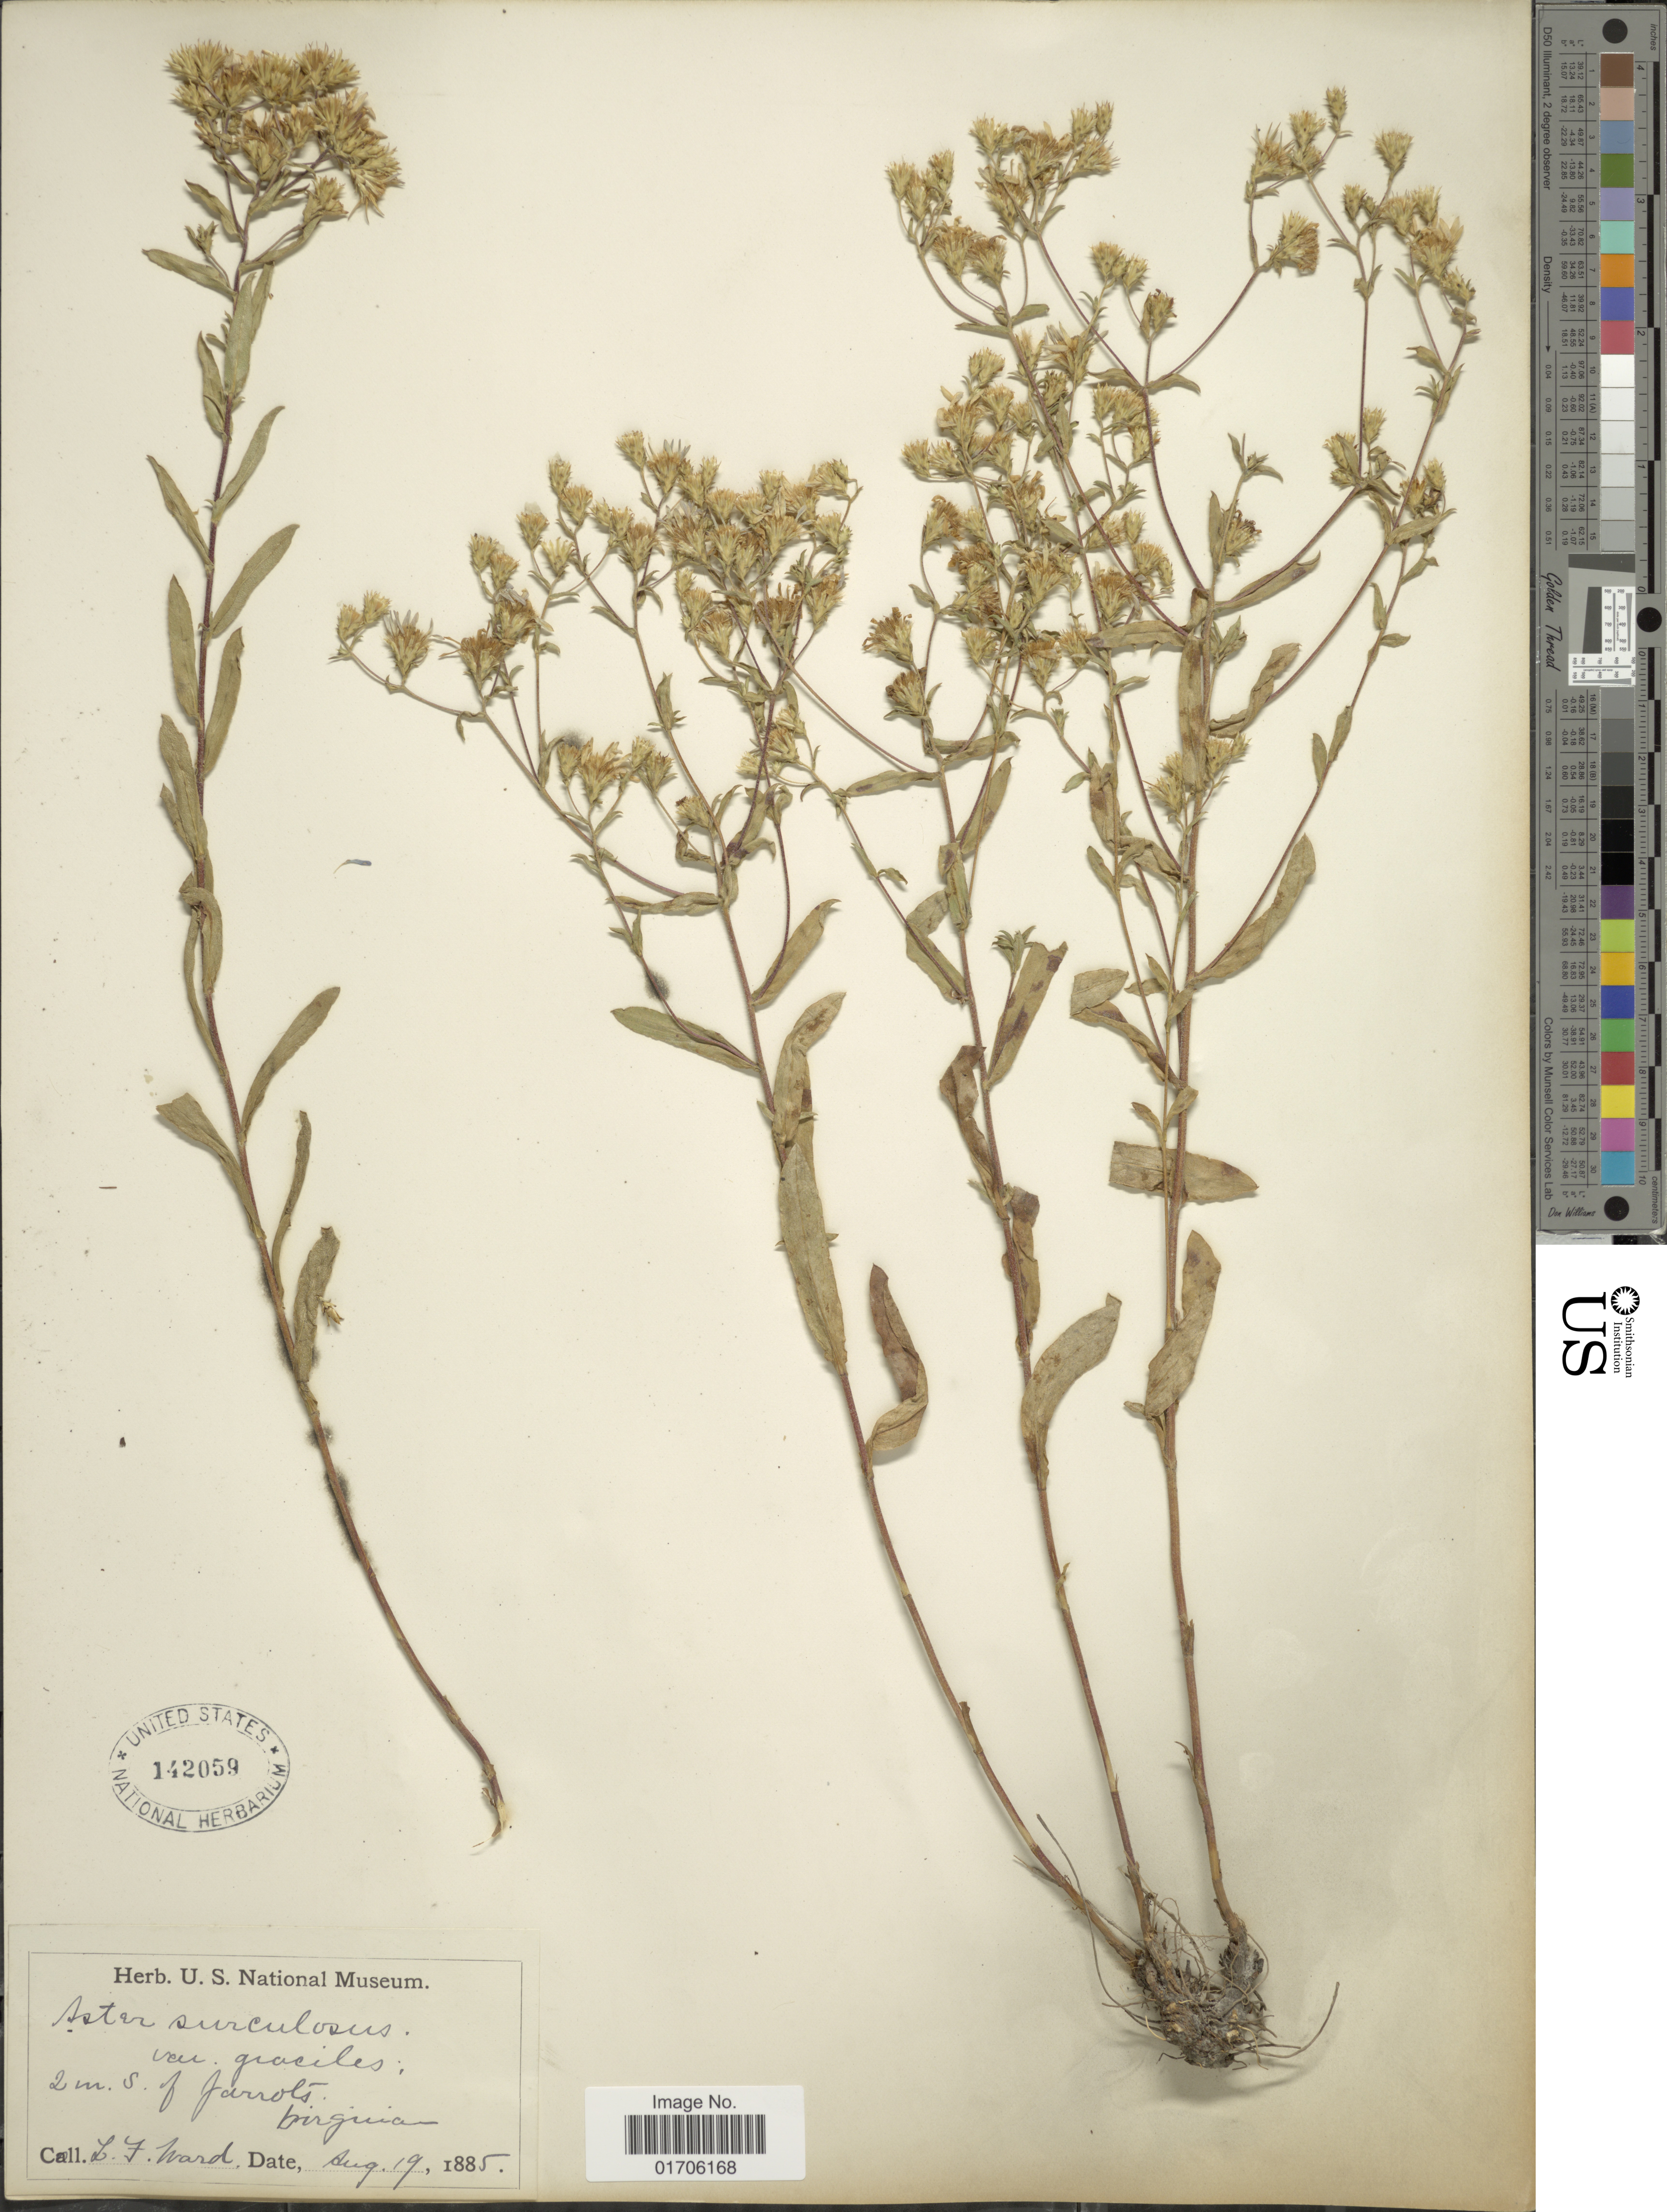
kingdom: Plantae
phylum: Tracheophyta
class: Magnoliopsida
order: Asterales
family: Asteraceae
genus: Eurybia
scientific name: Eurybia compacta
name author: G.L. Nesom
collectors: L. Ward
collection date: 1885-08-19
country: United States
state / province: Virginia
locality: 2 m. S. of Parrots.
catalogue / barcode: US 142059